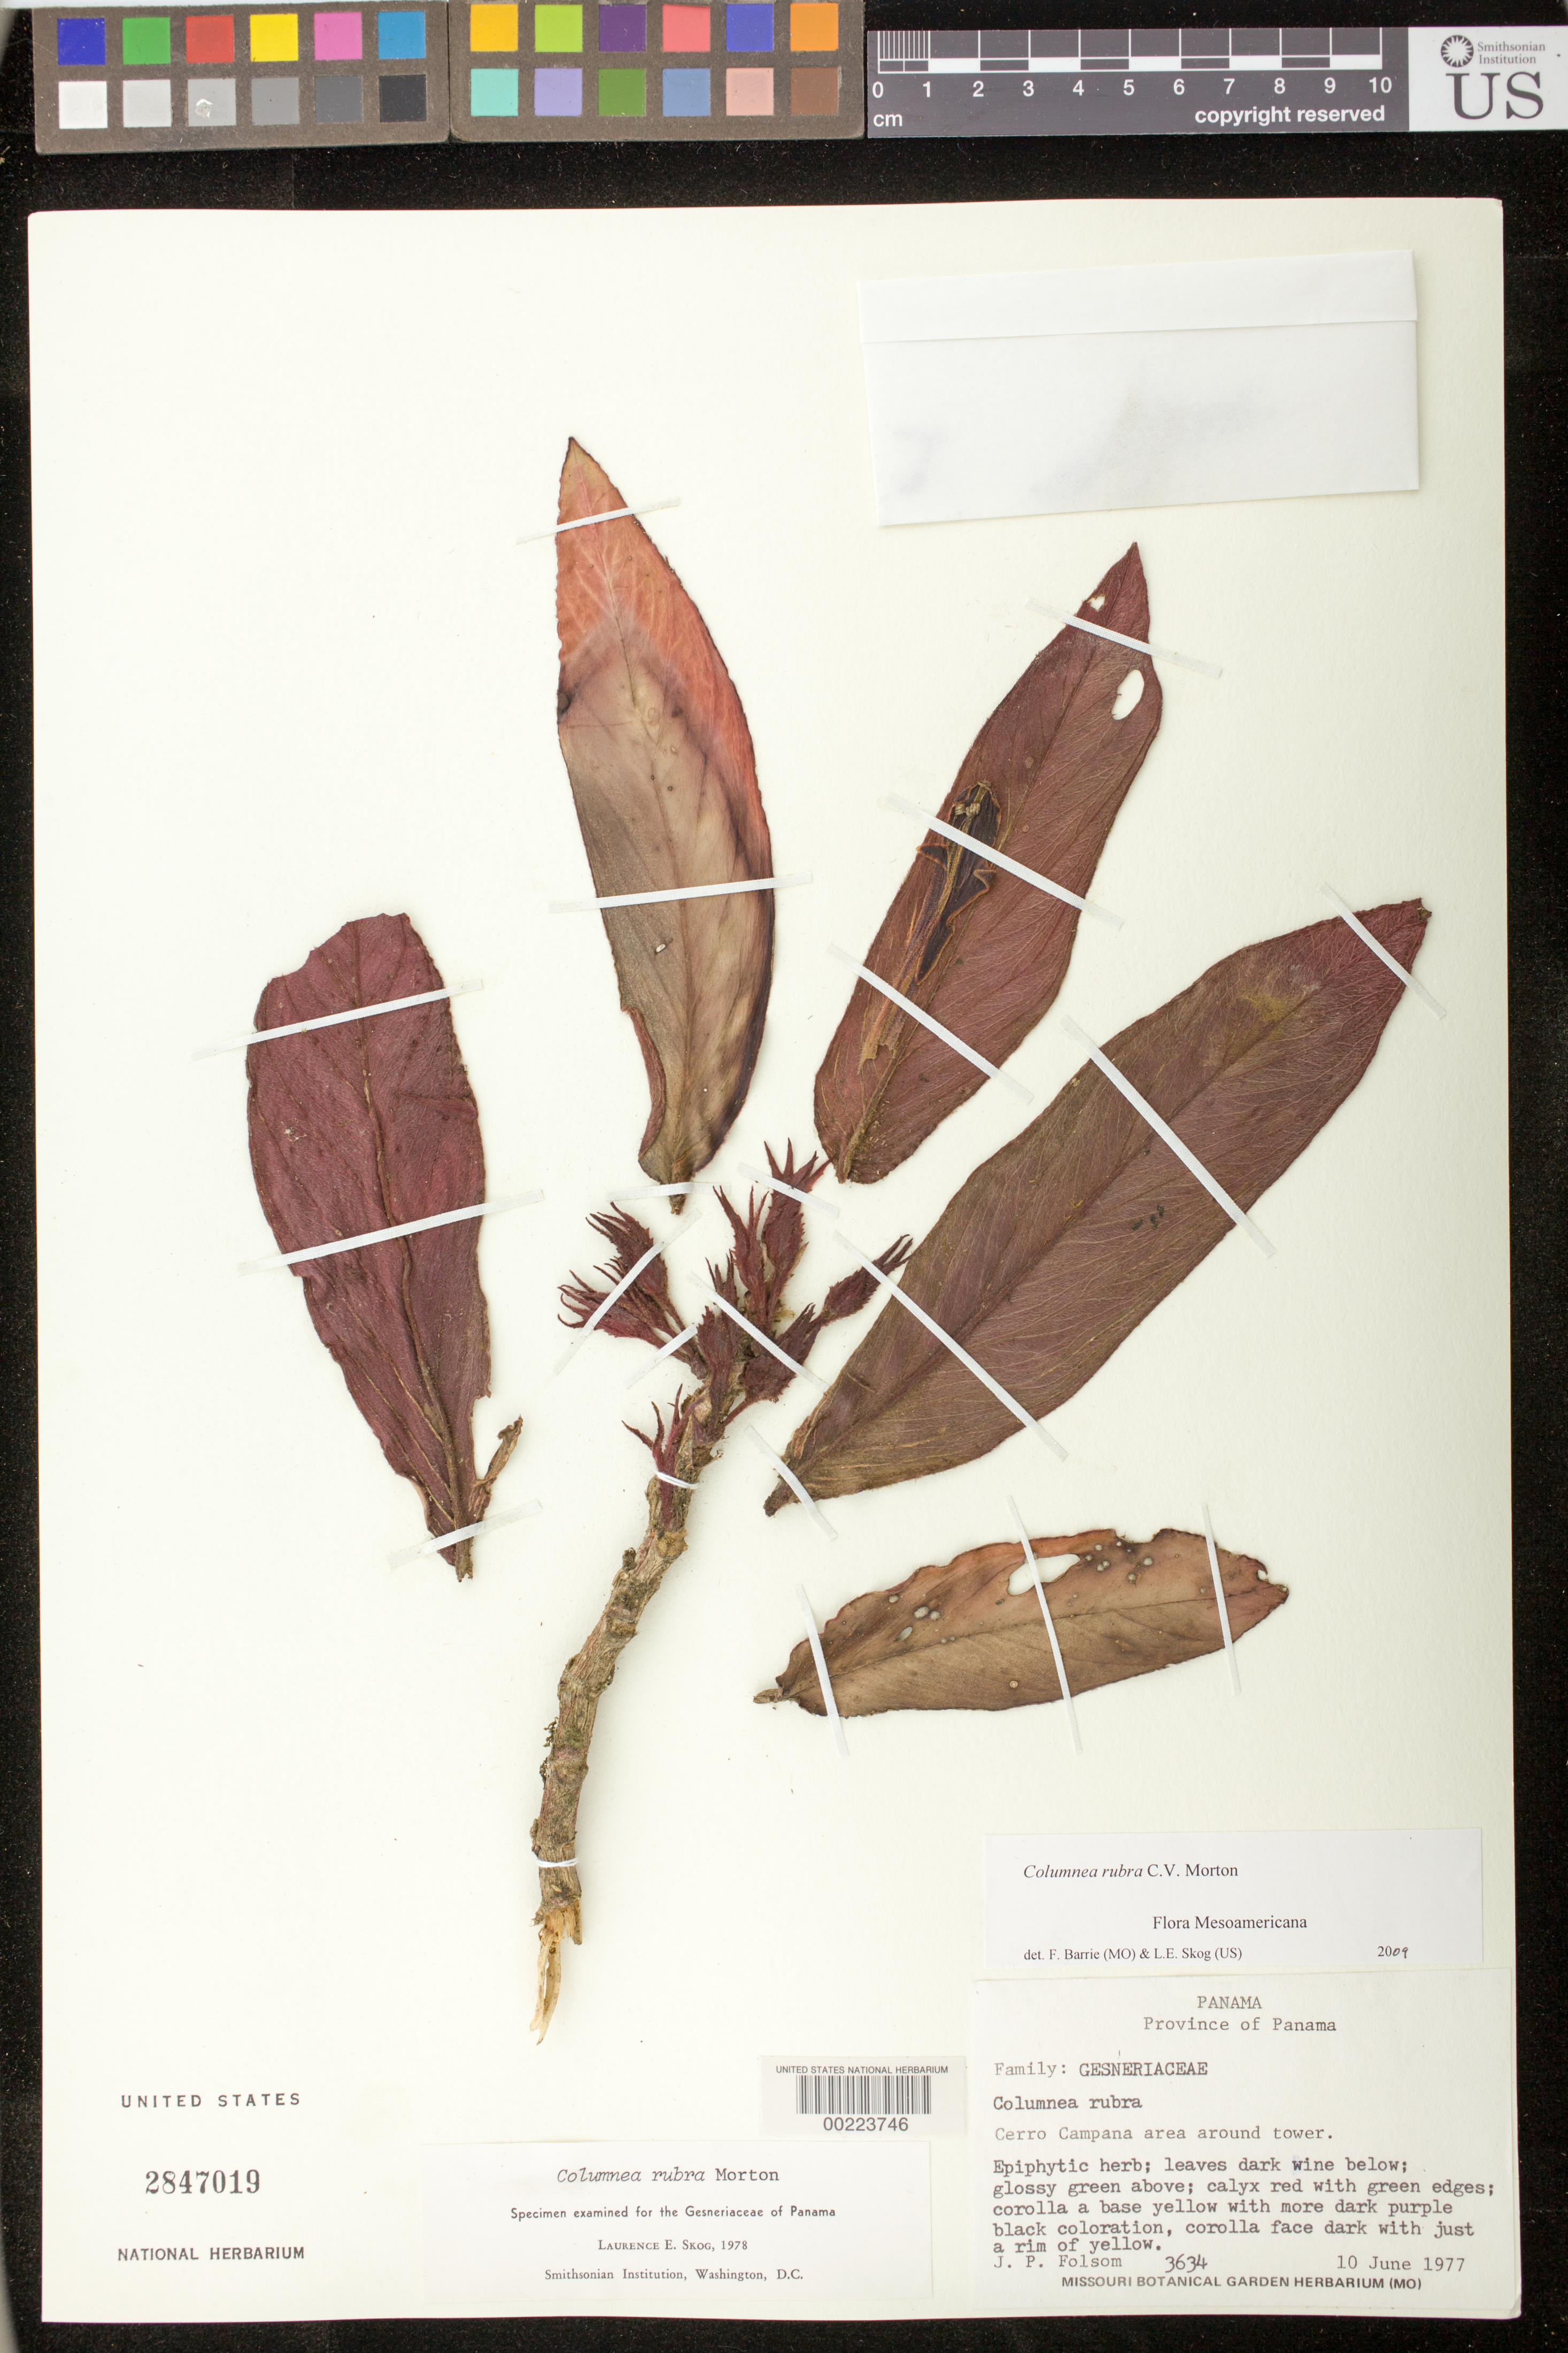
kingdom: Plantae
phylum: Tracheophyta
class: Magnoliopsida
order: Lamiales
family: Gesneriaceae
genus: Columnea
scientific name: Columnea rubra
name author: C.V. Morton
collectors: J. P. Folsom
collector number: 3634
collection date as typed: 10 Jun 1977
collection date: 1977-06-10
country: Panama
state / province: Panamá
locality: Cerro Campana area around tower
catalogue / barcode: US 2847019